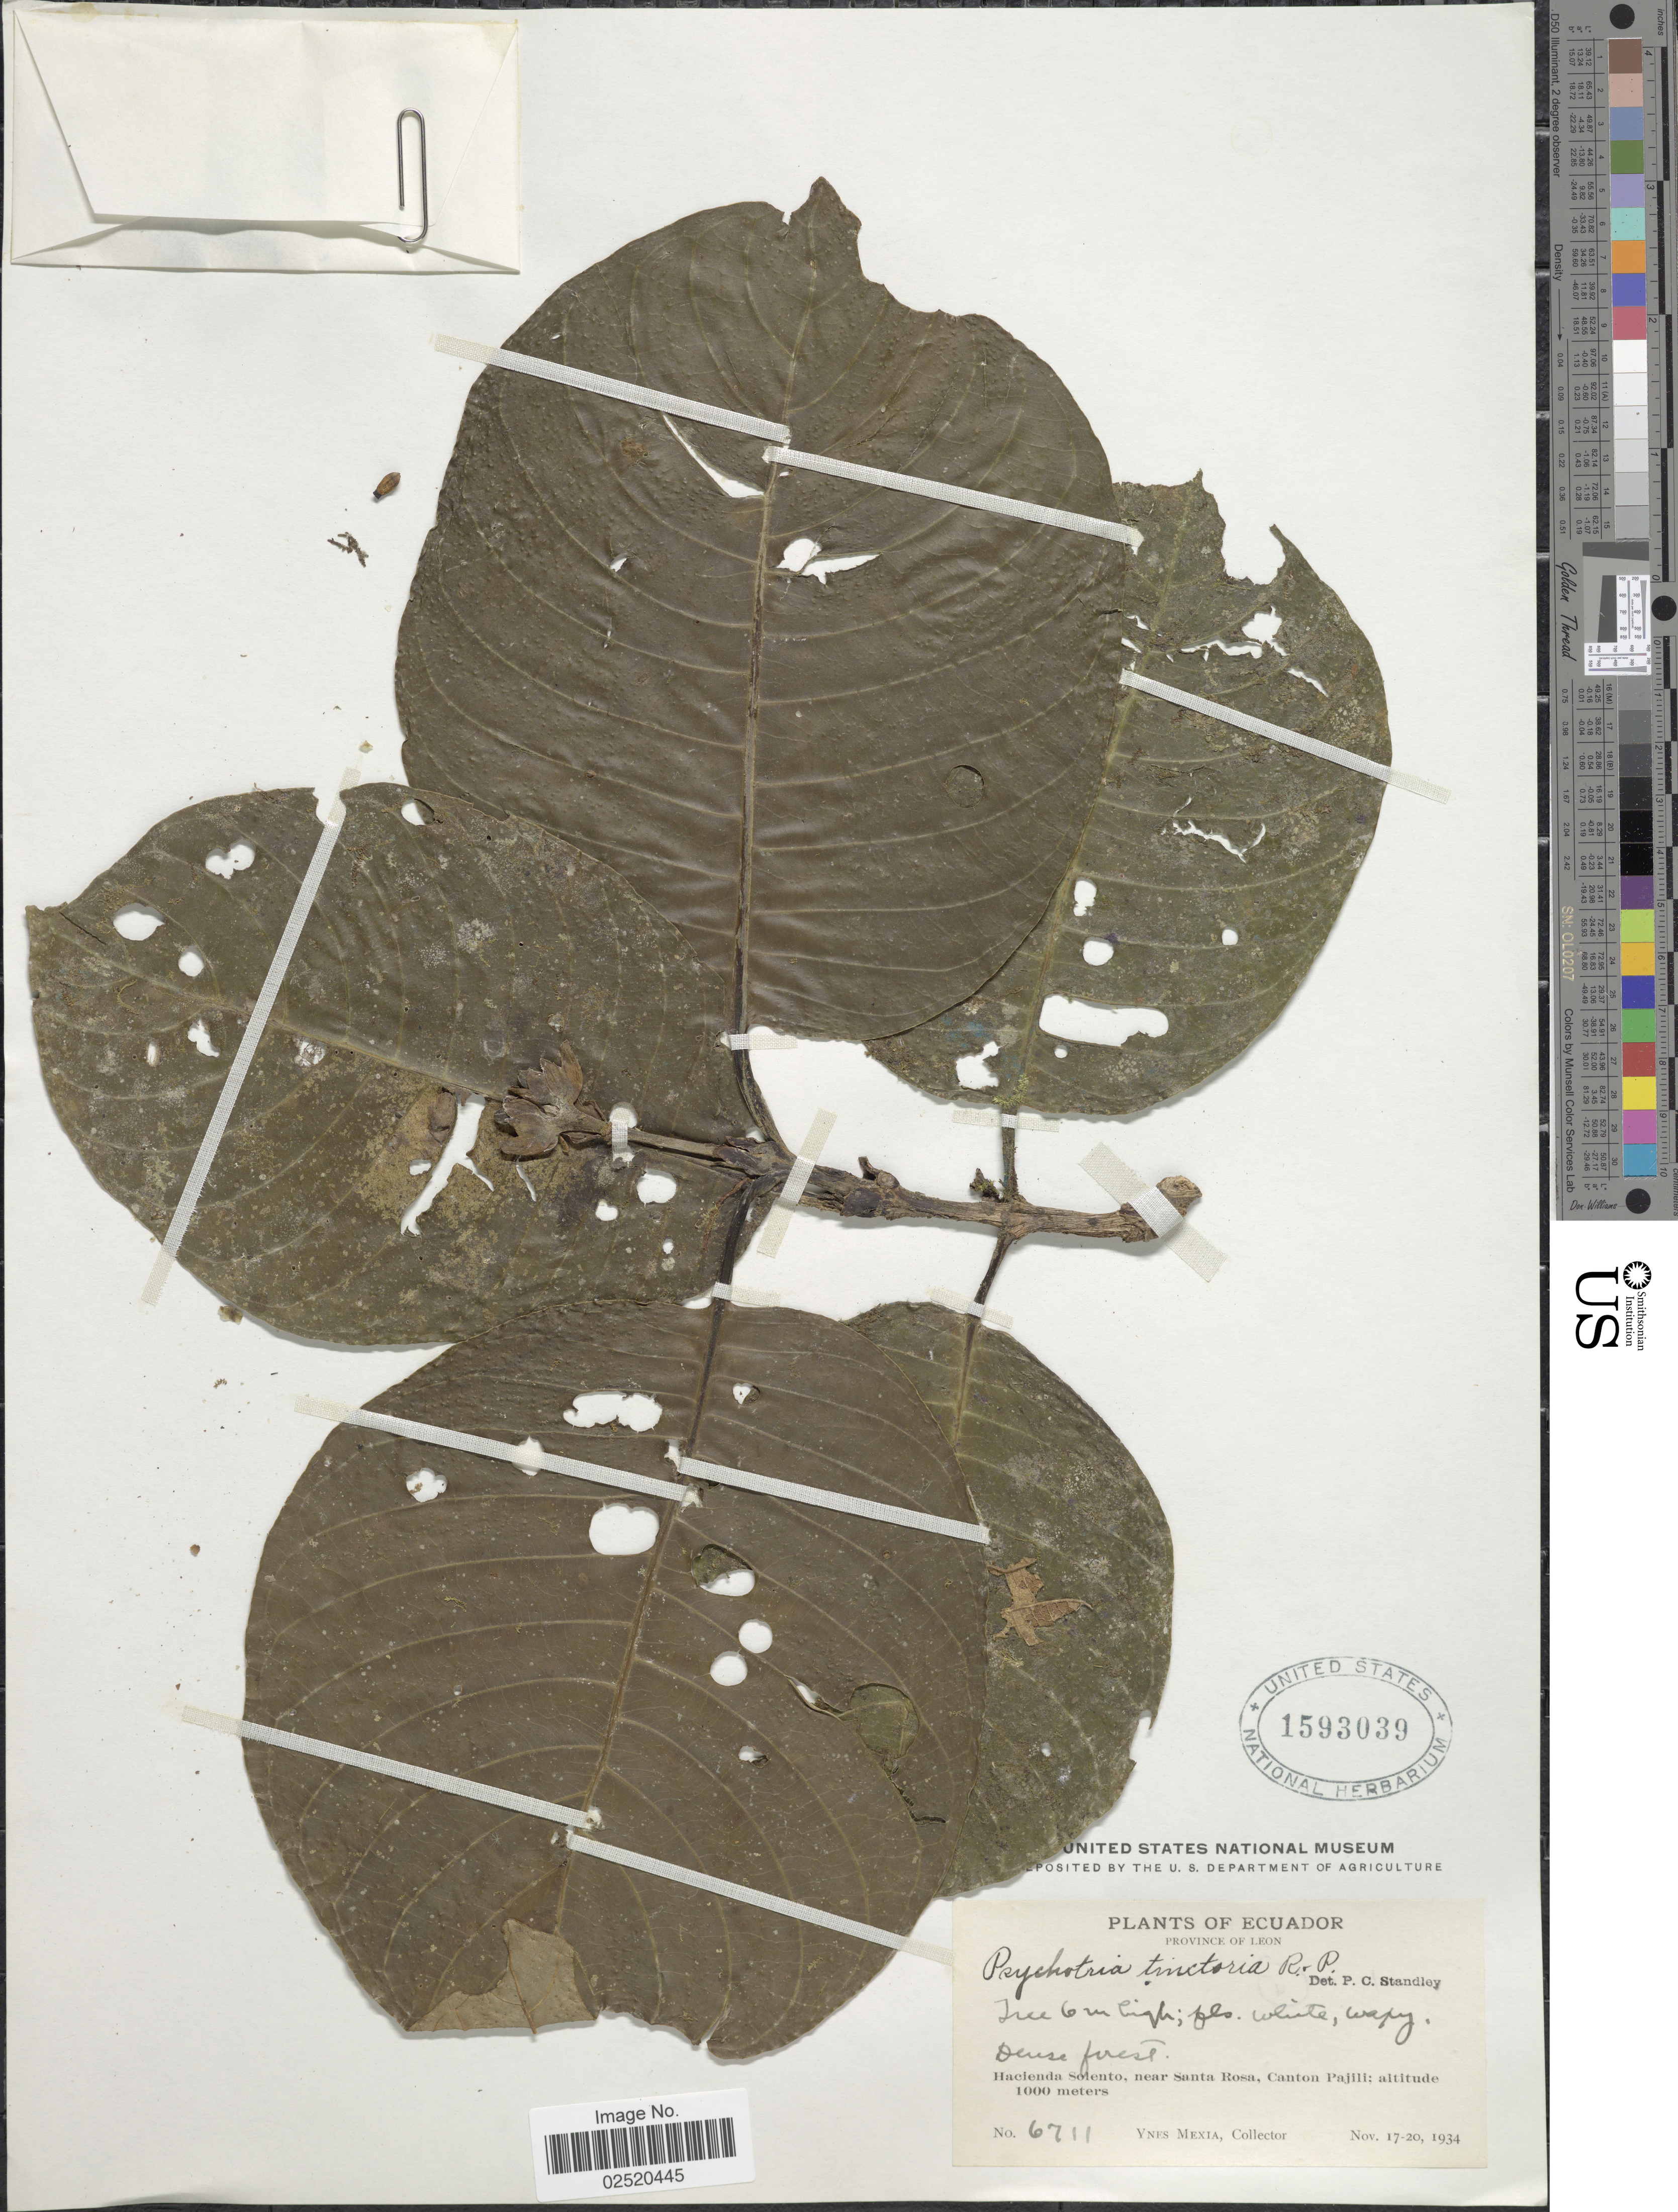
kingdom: Plantae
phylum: Tracheophyta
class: Magnoliopsida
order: Gentianales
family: Rubiaceae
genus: Psychotria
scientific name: Psychotria tinctoria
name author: Ruiz & Pav.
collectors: Y. Mexia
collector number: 6711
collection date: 1934-11-17/1934-11-20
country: Ecuador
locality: Province of Leon. Hacienda Solento, near Santa Rosa, Canton Pajili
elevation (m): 1000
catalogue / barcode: US 1593039